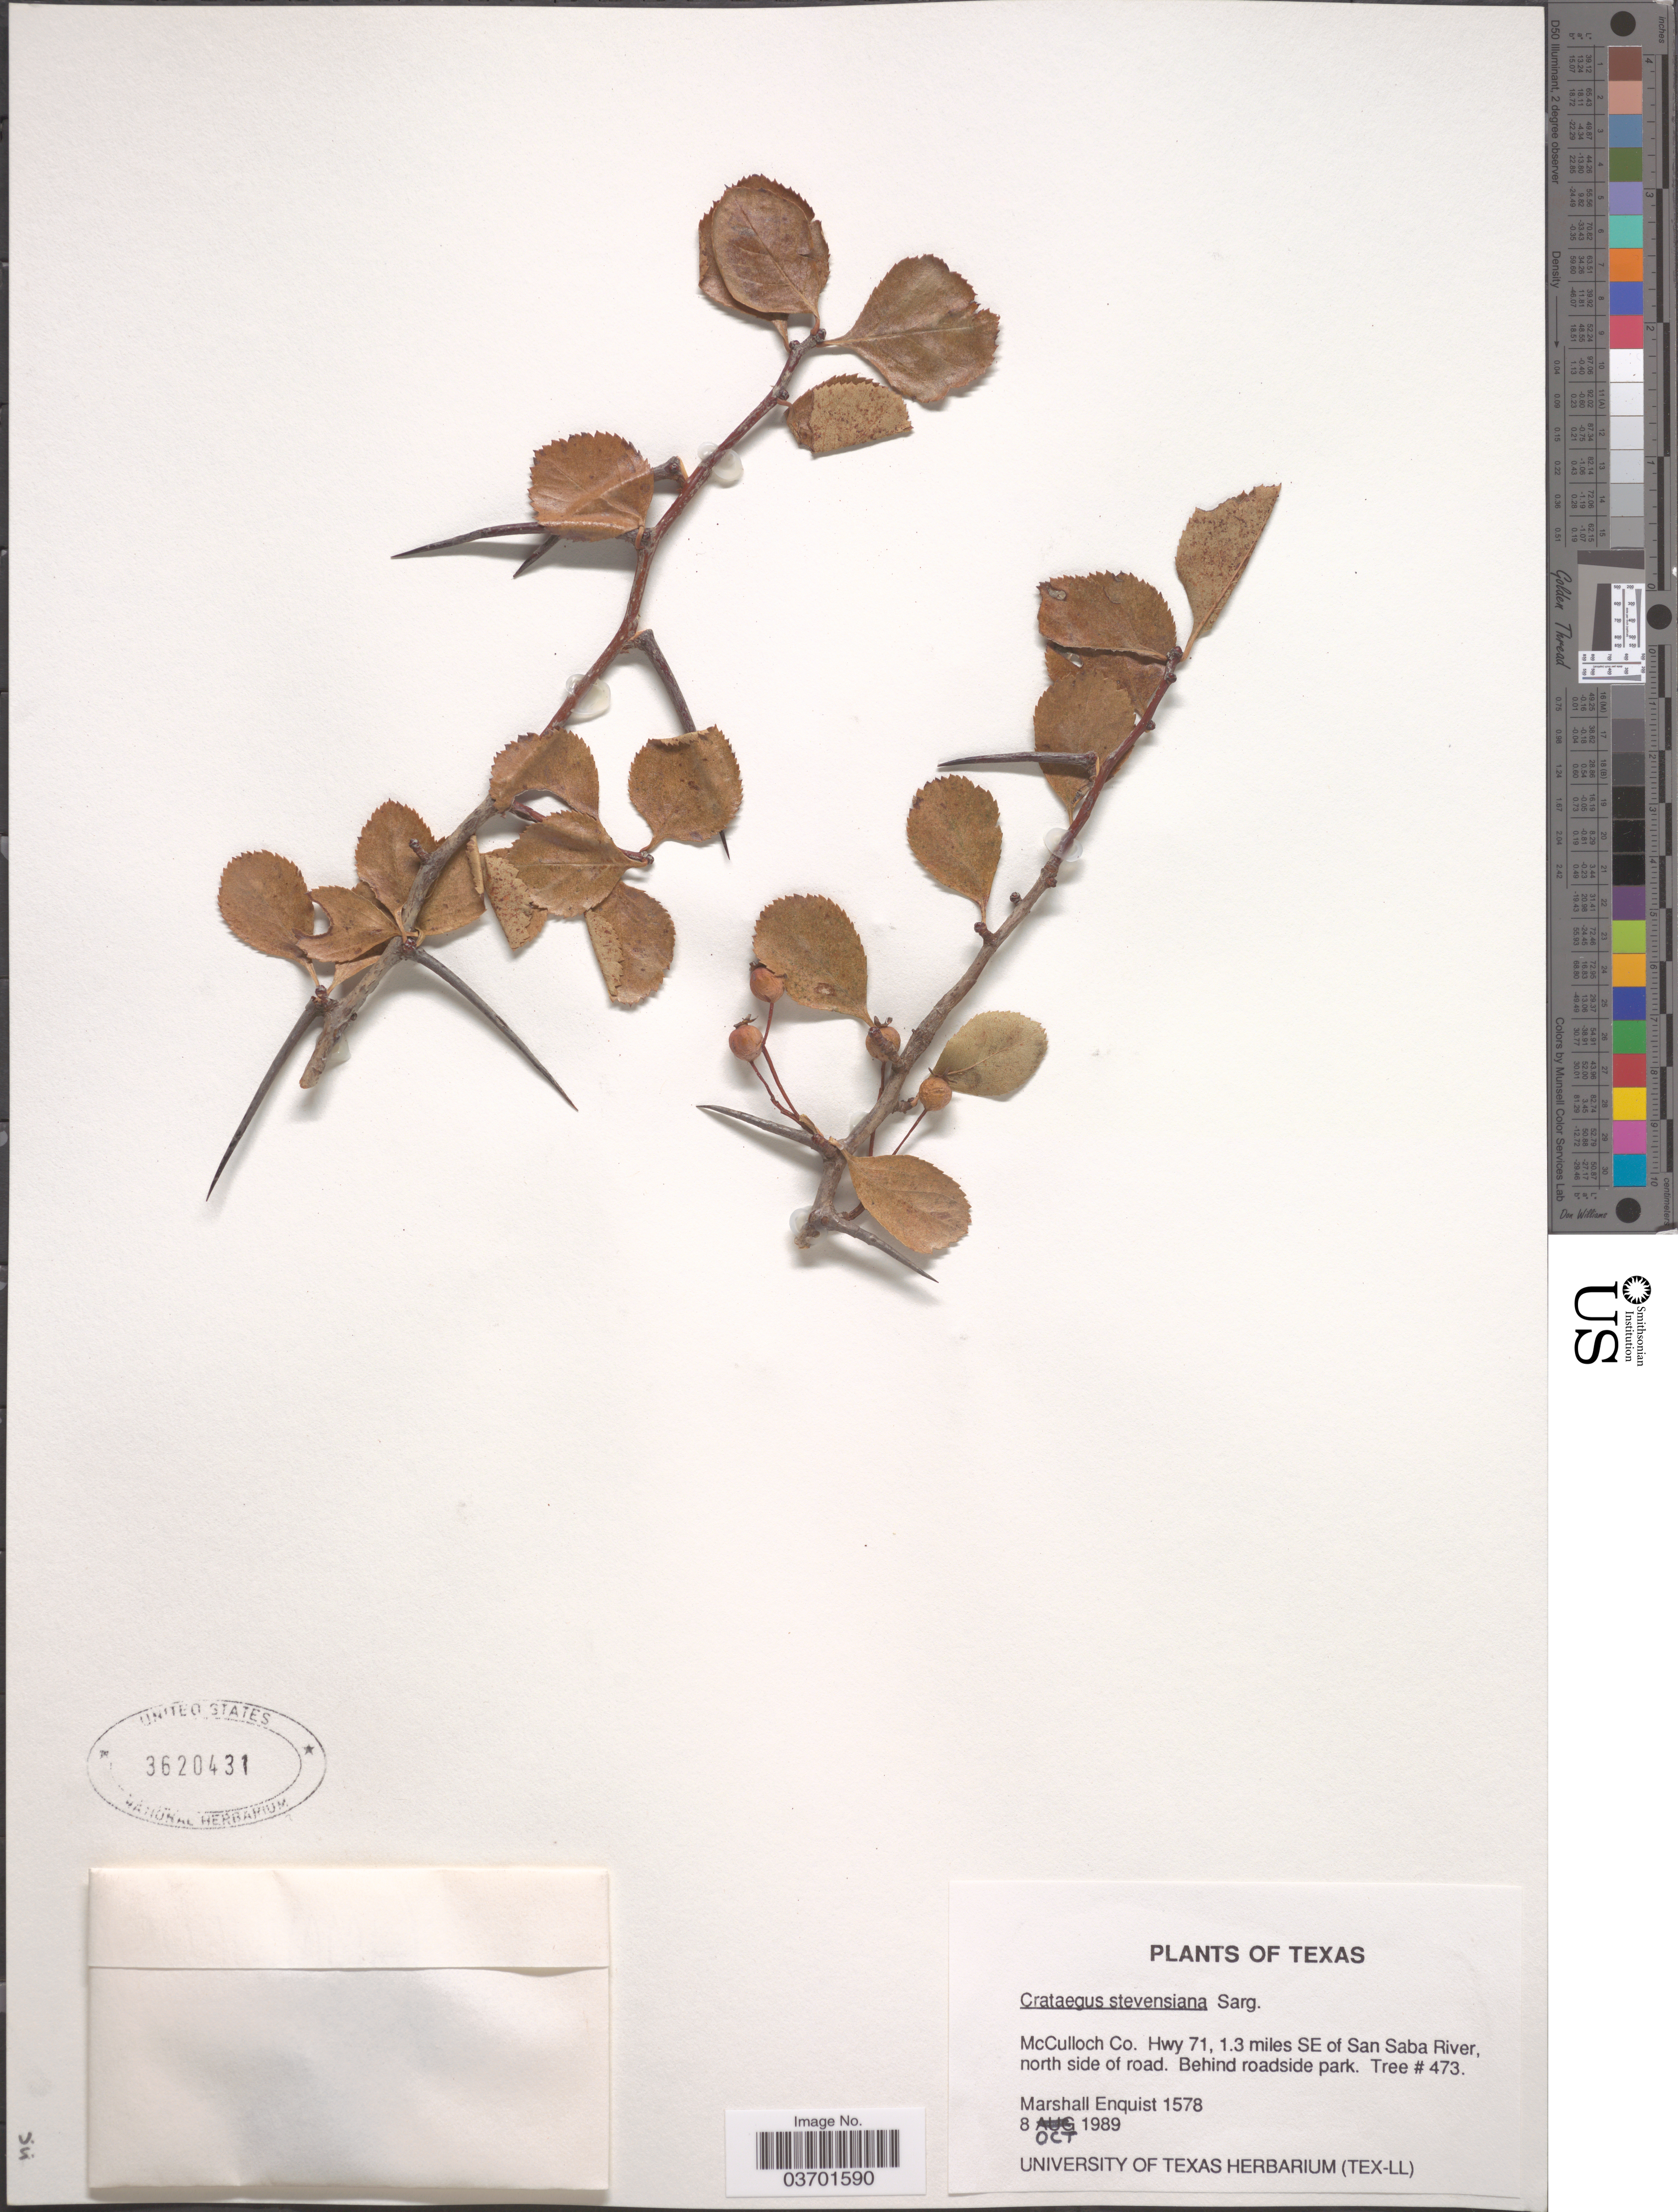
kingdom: Plantae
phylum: Tracheophyta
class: Magnoliopsida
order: Rosales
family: Rosaceae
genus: Crataegus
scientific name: Crataegus reverchonii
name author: Sarg.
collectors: M. Enquist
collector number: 1578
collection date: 1989-10-08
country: United States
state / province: Texas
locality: McCulloch Co. Hwy 71, 1.3 miles SE of San Saba River, north side of road. Behind roadside park.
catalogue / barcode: US 3620431